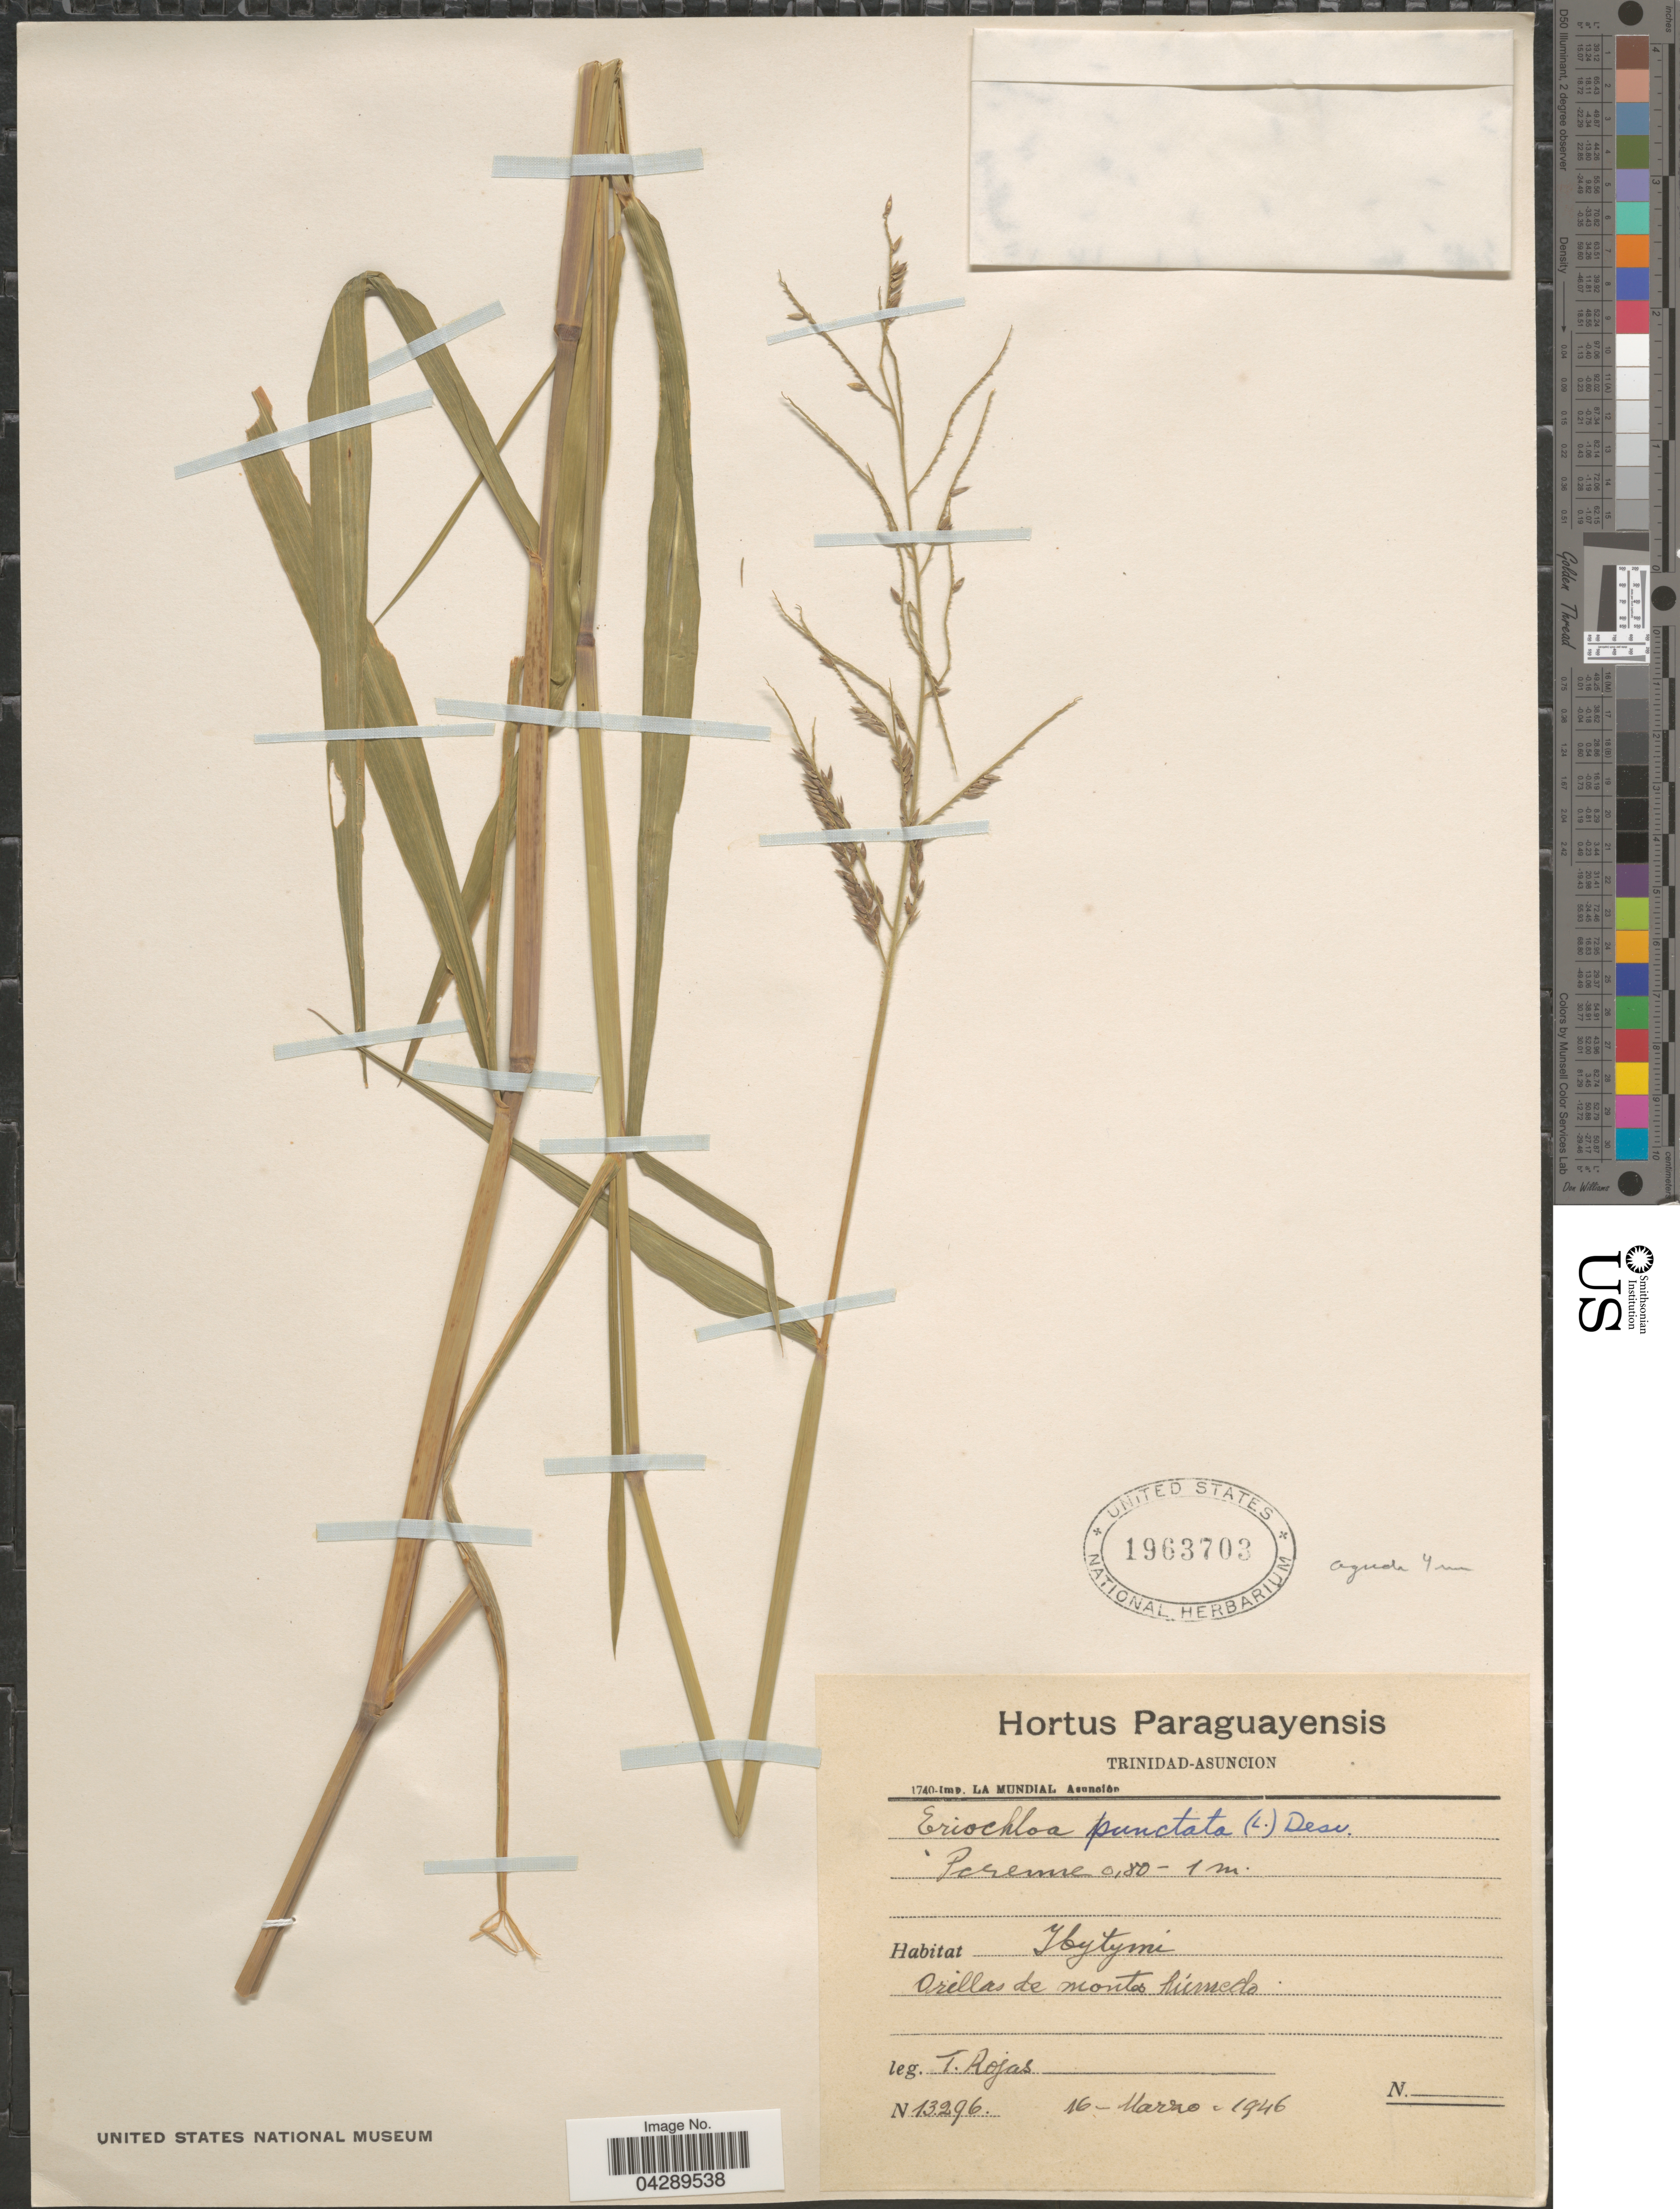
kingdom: Plantae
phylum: Tracheophyta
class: Liliopsida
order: Poales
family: Poaceae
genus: Eriochloa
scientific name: Eriochloa punctata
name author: (L.) Desv. ex Ham.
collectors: T. Rojas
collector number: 13296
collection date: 1946-03-16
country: Paraguay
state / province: Asuncion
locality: Ibytymi. Orillas de montes húmedo.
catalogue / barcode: US 1963703